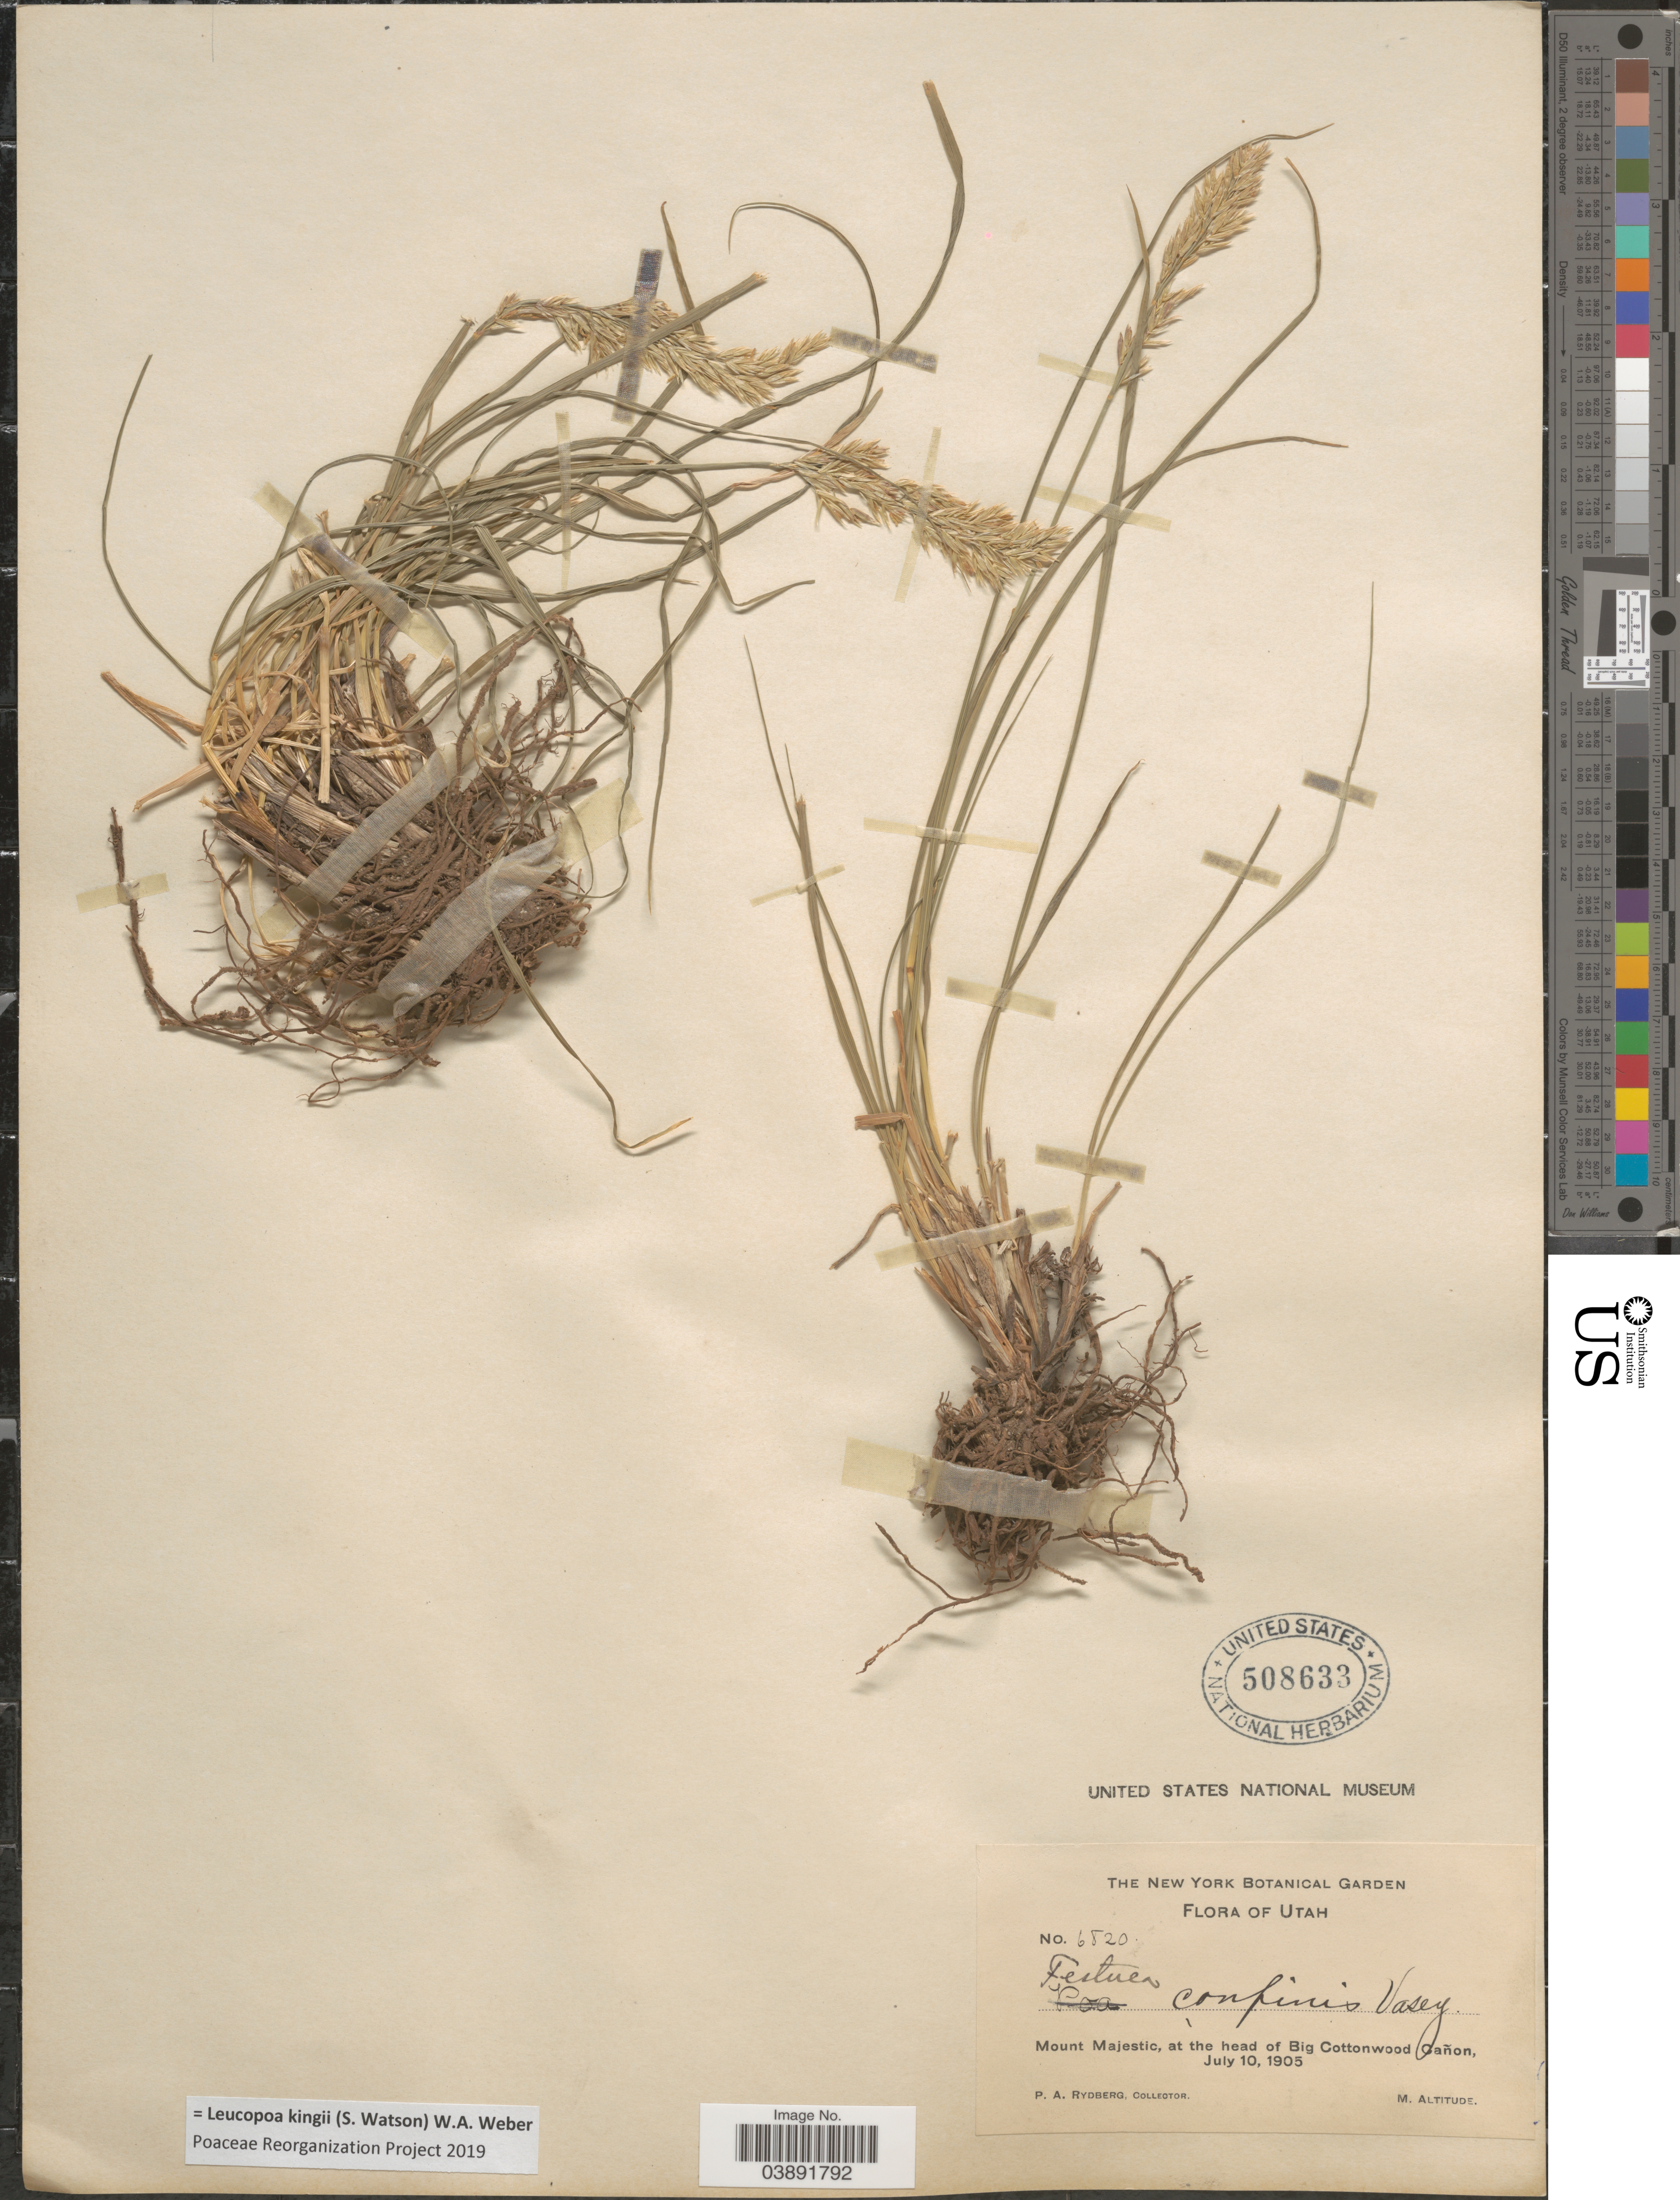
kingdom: Plantae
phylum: Tracheophyta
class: Liliopsida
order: Poales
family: Poaceae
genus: Hesperochloa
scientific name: Hesperochloa kingii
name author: (S. Watson) Rydb.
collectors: P. A. Rydberg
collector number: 6820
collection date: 1905-07-10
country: United States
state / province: Utah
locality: Mount Majestic, at the head of Big Cottonwood Cañon.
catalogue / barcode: US 508633